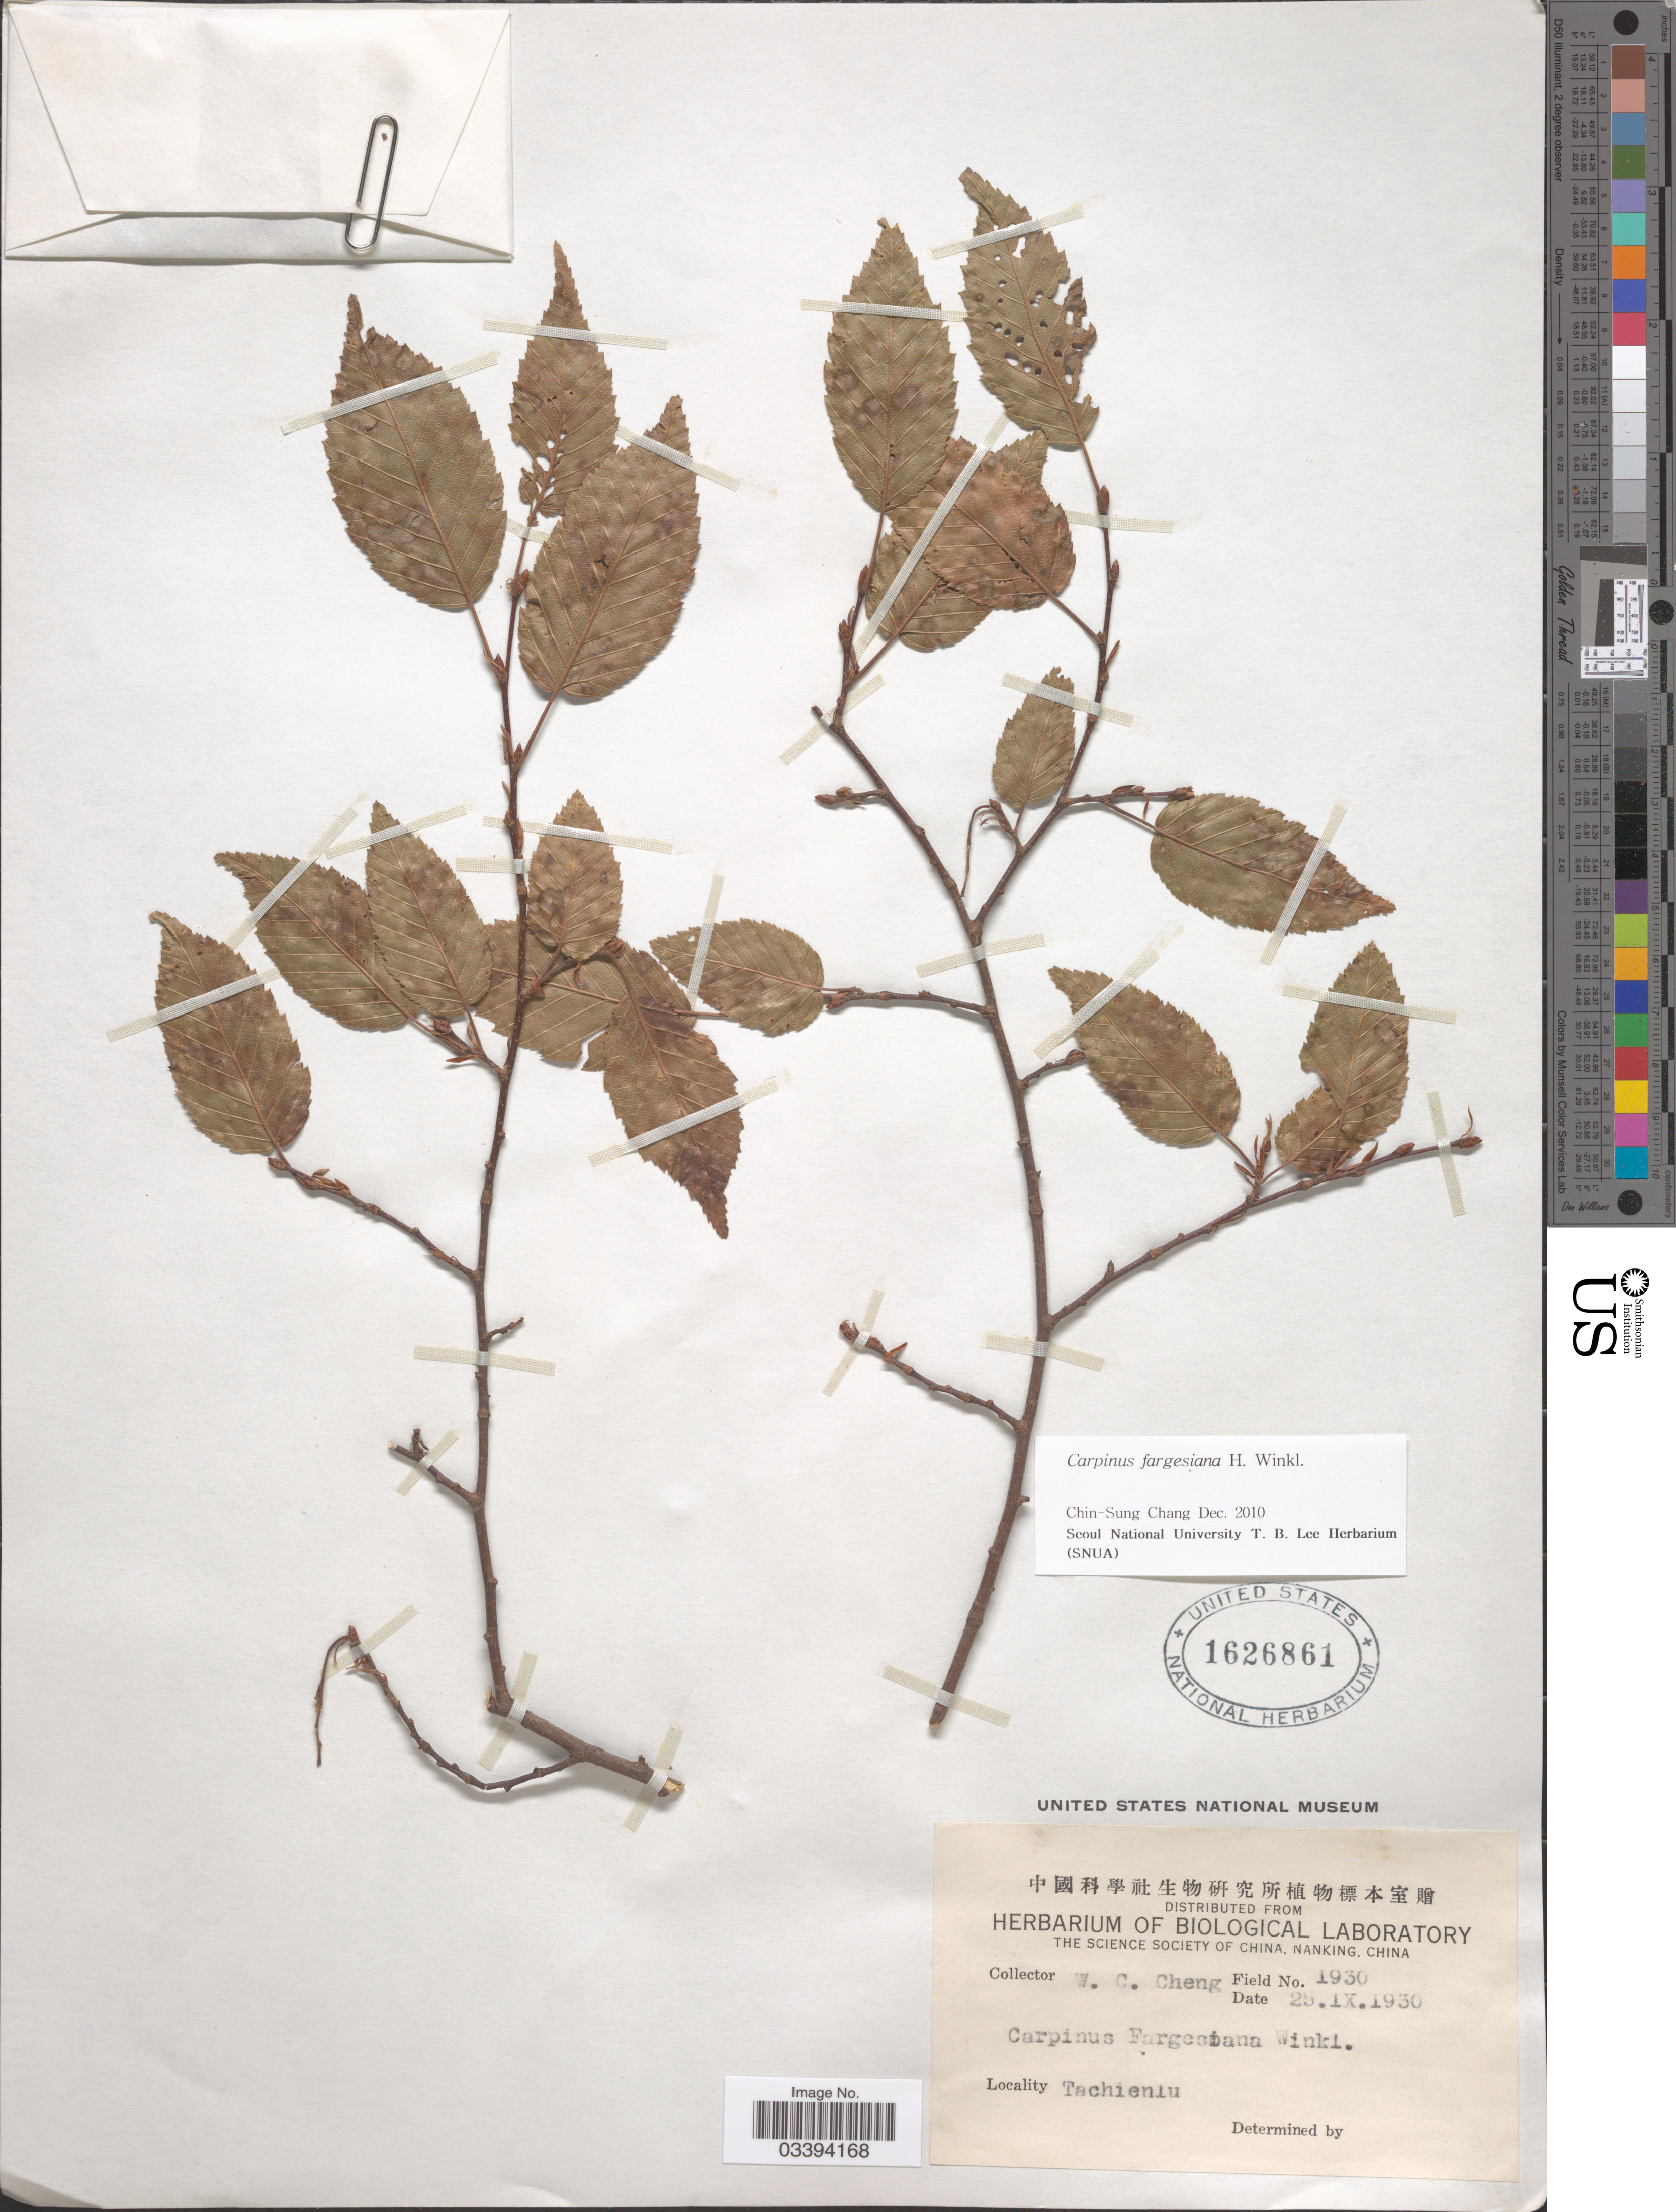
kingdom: Plantae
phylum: Tracheophyta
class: Magnoliopsida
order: Fagales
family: Betulaceae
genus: Carpinus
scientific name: Carpinus fargesiana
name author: H.J.P. Winkl.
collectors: W. C. Cheng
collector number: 1930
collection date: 1930-09-25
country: China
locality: Tachienlu.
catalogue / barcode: US 1626861